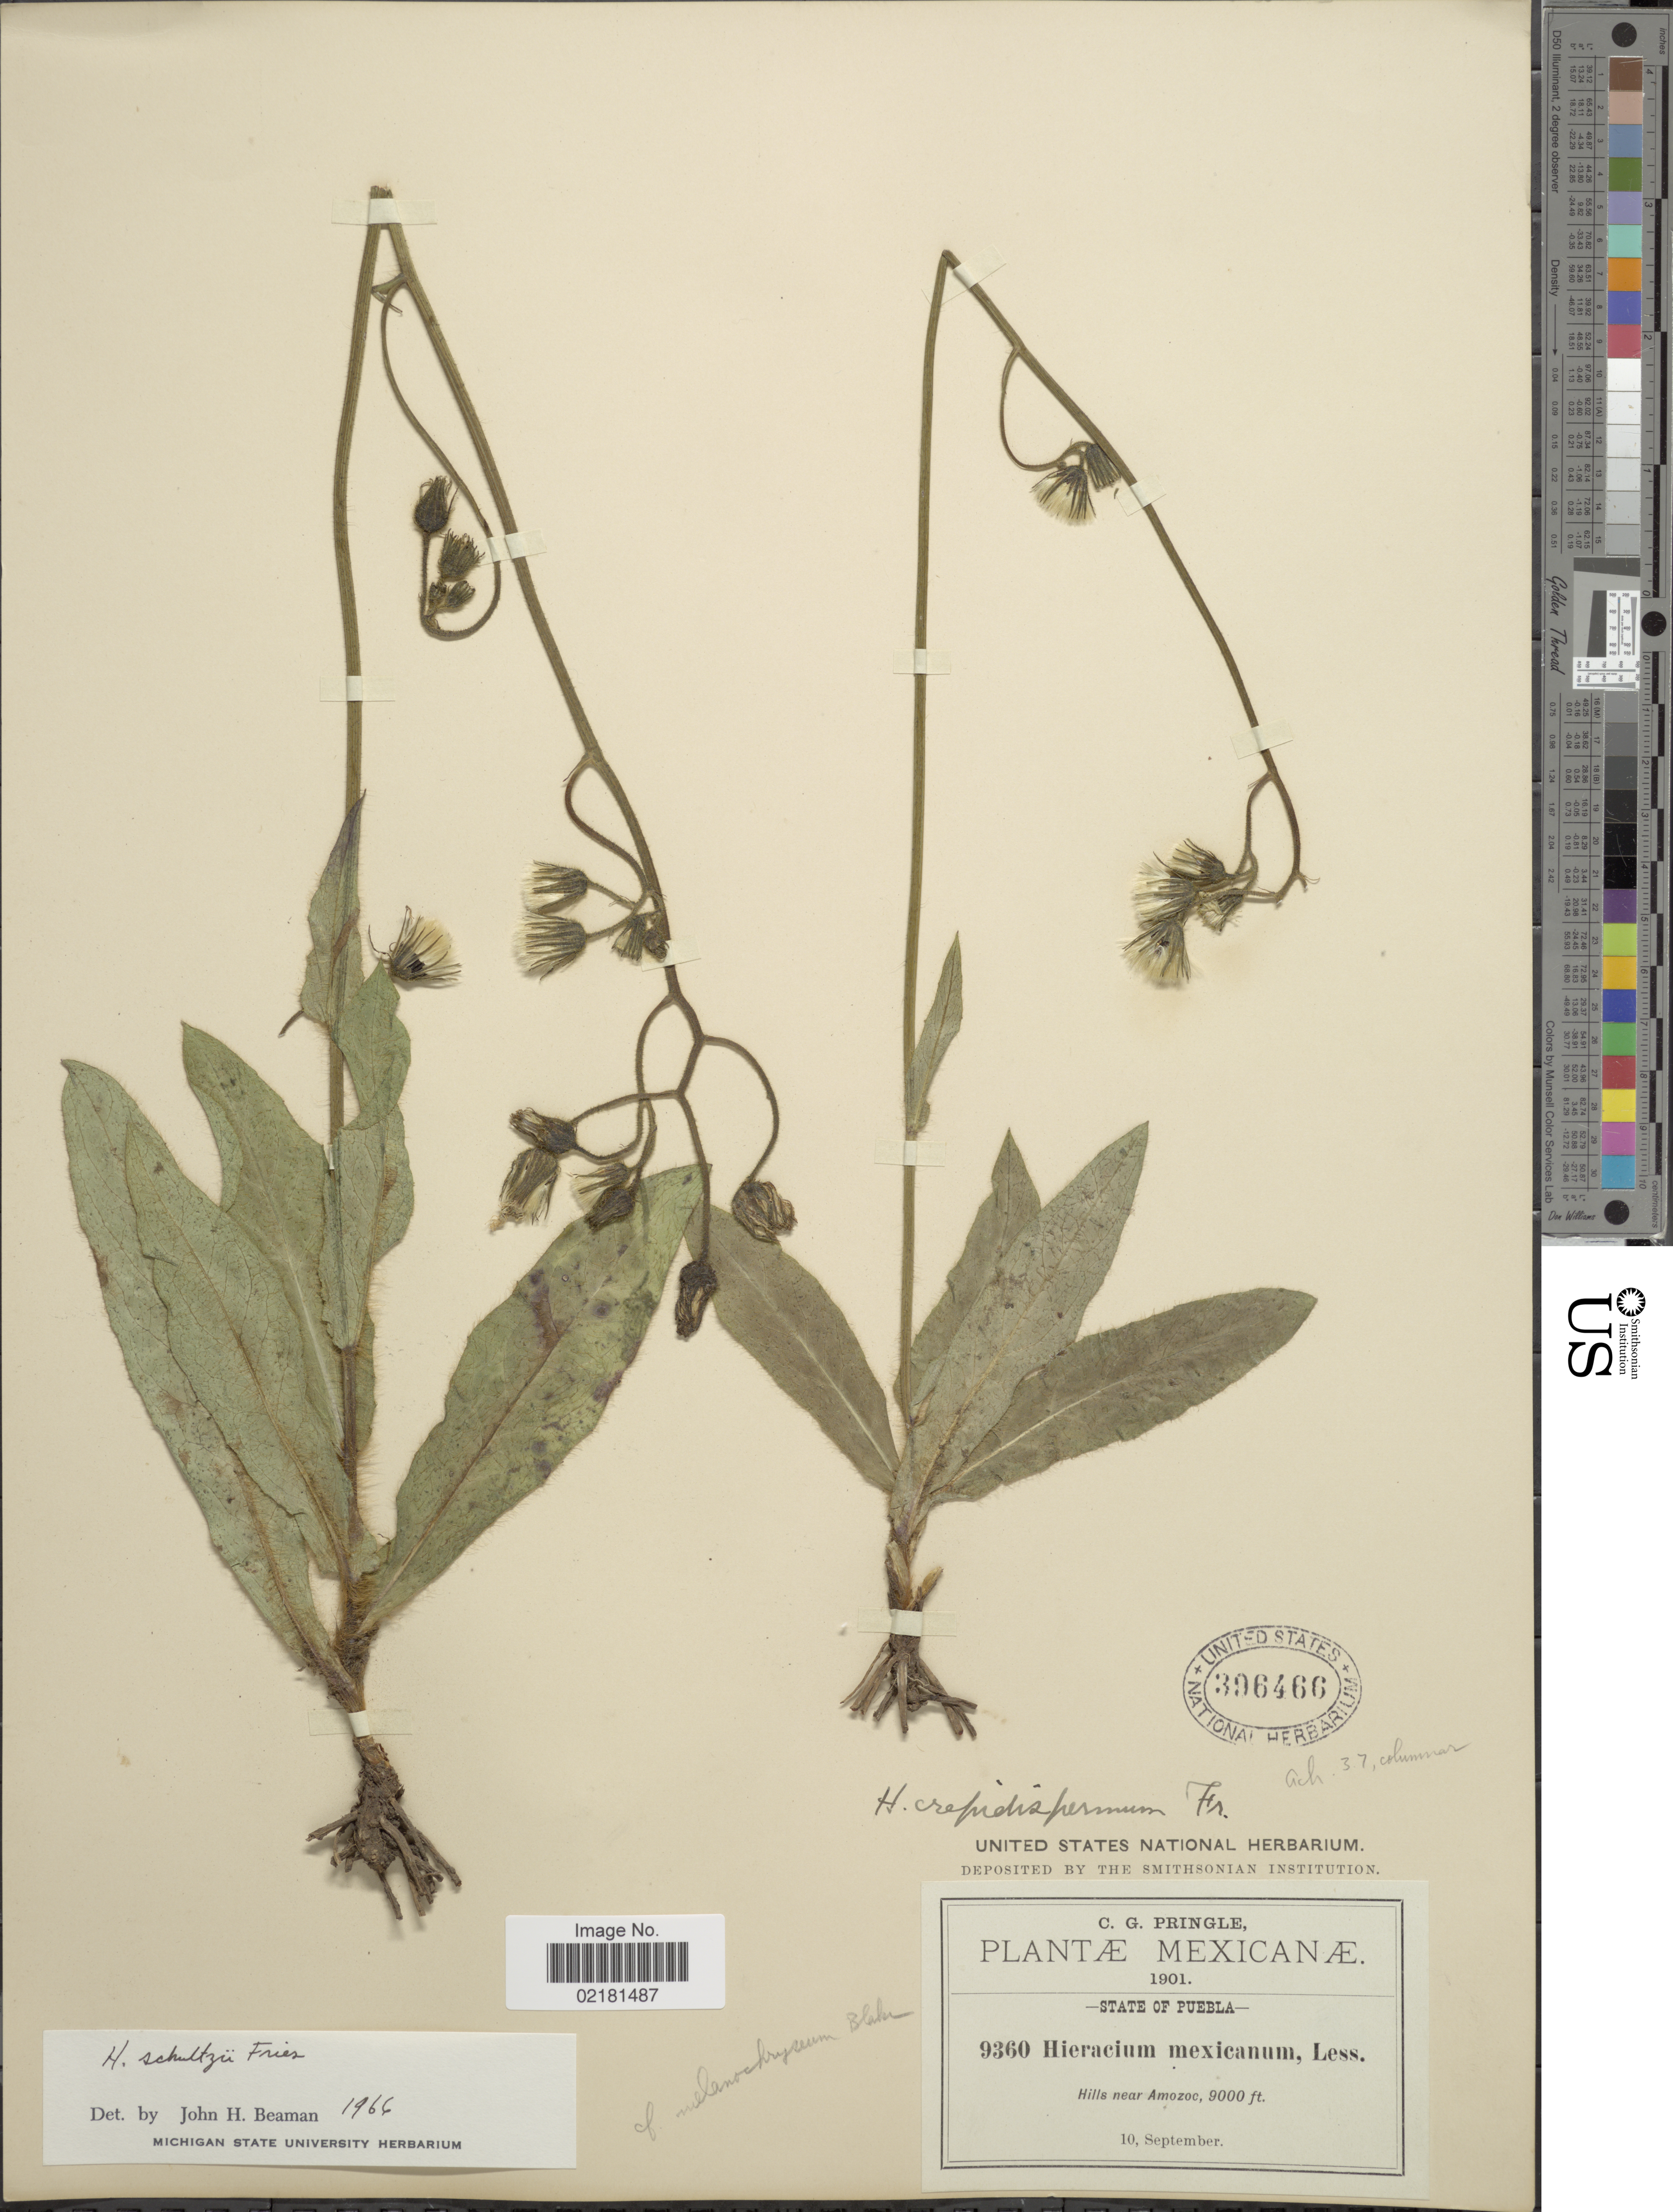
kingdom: Plantae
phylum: Tracheophyta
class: Magnoliopsida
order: Asterales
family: Asteraceae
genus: Hieracium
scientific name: Hieracium schultzii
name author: Fr.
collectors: C. G. Pringle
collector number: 9360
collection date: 1901-09-10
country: Mexico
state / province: Puebla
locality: Hills near Amozoc.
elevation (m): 2743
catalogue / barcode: US 396466